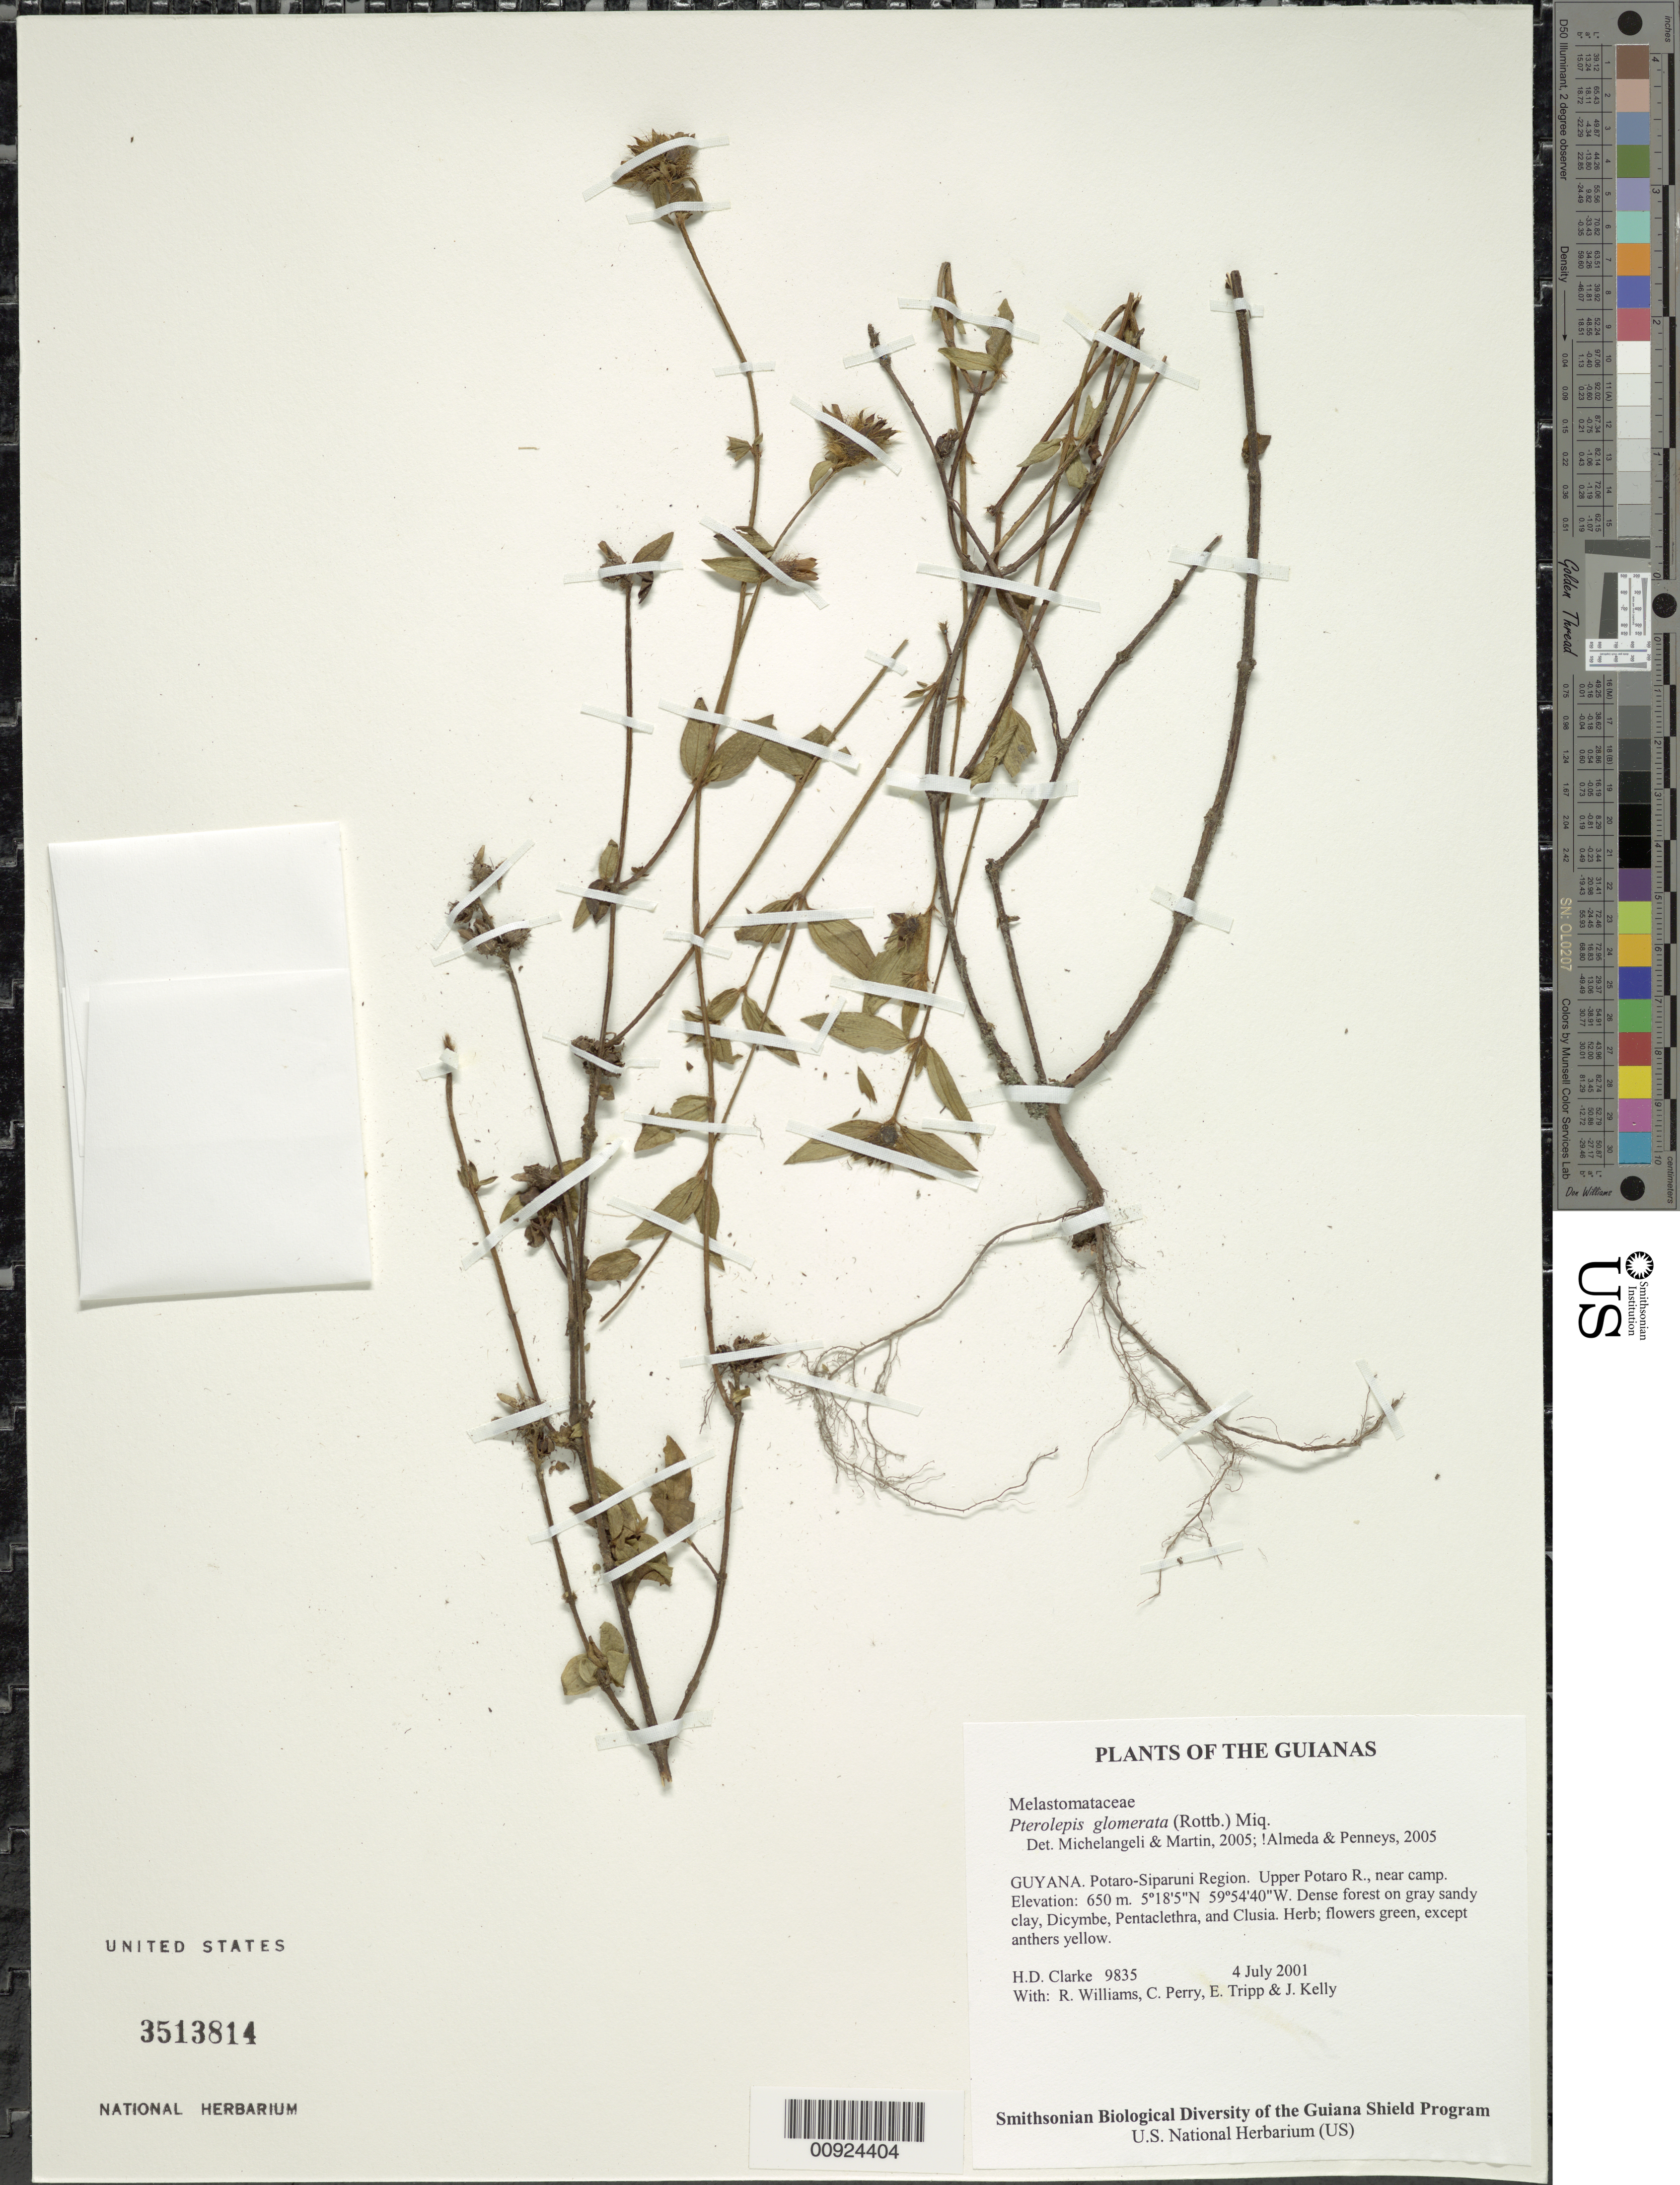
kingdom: Plantae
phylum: Tracheophyta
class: Magnoliopsida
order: Myrtales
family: Melastomataceae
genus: Pterolepis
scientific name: Pterolepis glomerata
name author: (Rottb.) Miq.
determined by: Almeda, F.; Penneys, D. S.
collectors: H. D. Clarke, R. Williams, C. Perry, E. Tripp & J. Kelly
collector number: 9835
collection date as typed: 4 July 2001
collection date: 2001-07-04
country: Guyana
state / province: Potaro-Siparuni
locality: Upper Potaro R., near camp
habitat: Dense forest on gray sandy clay, Dicymbe, Pentaclethra, and Clusia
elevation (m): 650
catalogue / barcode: US 3513814